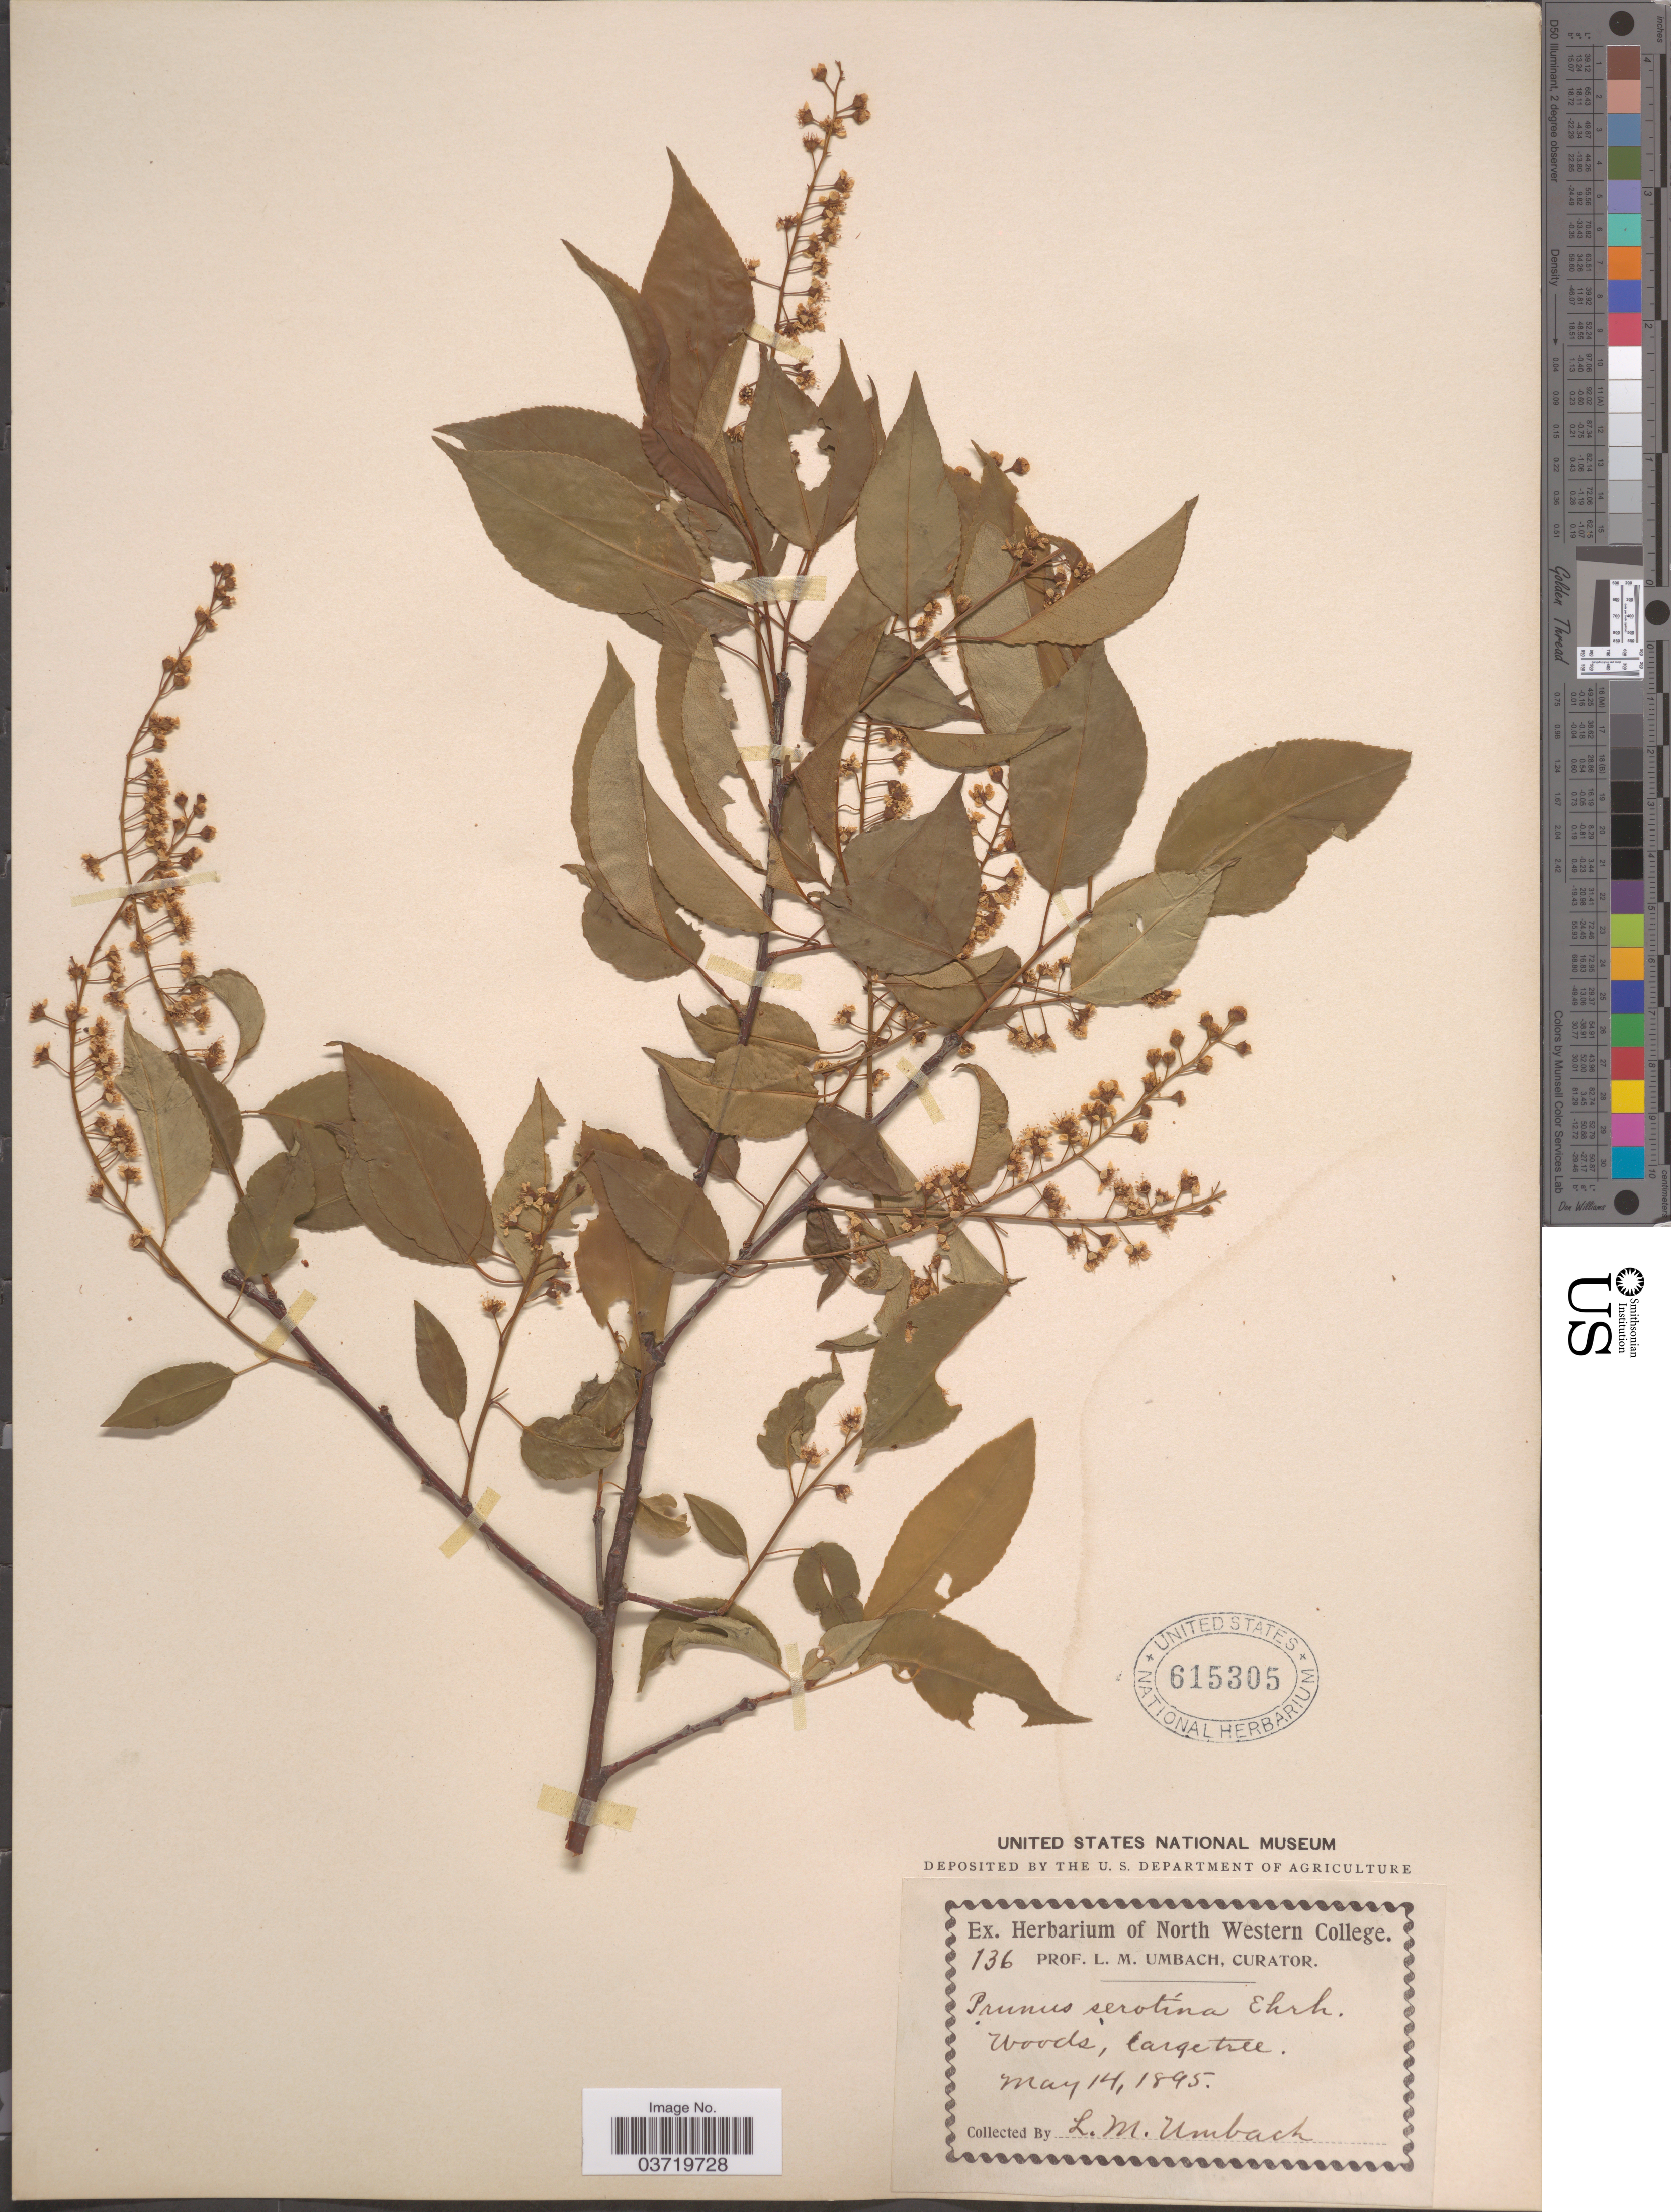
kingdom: Plantae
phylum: Tracheophyta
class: Magnoliopsida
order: Rosales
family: Rosaceae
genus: Prunus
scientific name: Prunus serotina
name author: Ehrh.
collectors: L. M. Umbach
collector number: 136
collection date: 1895-05-14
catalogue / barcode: US 615305